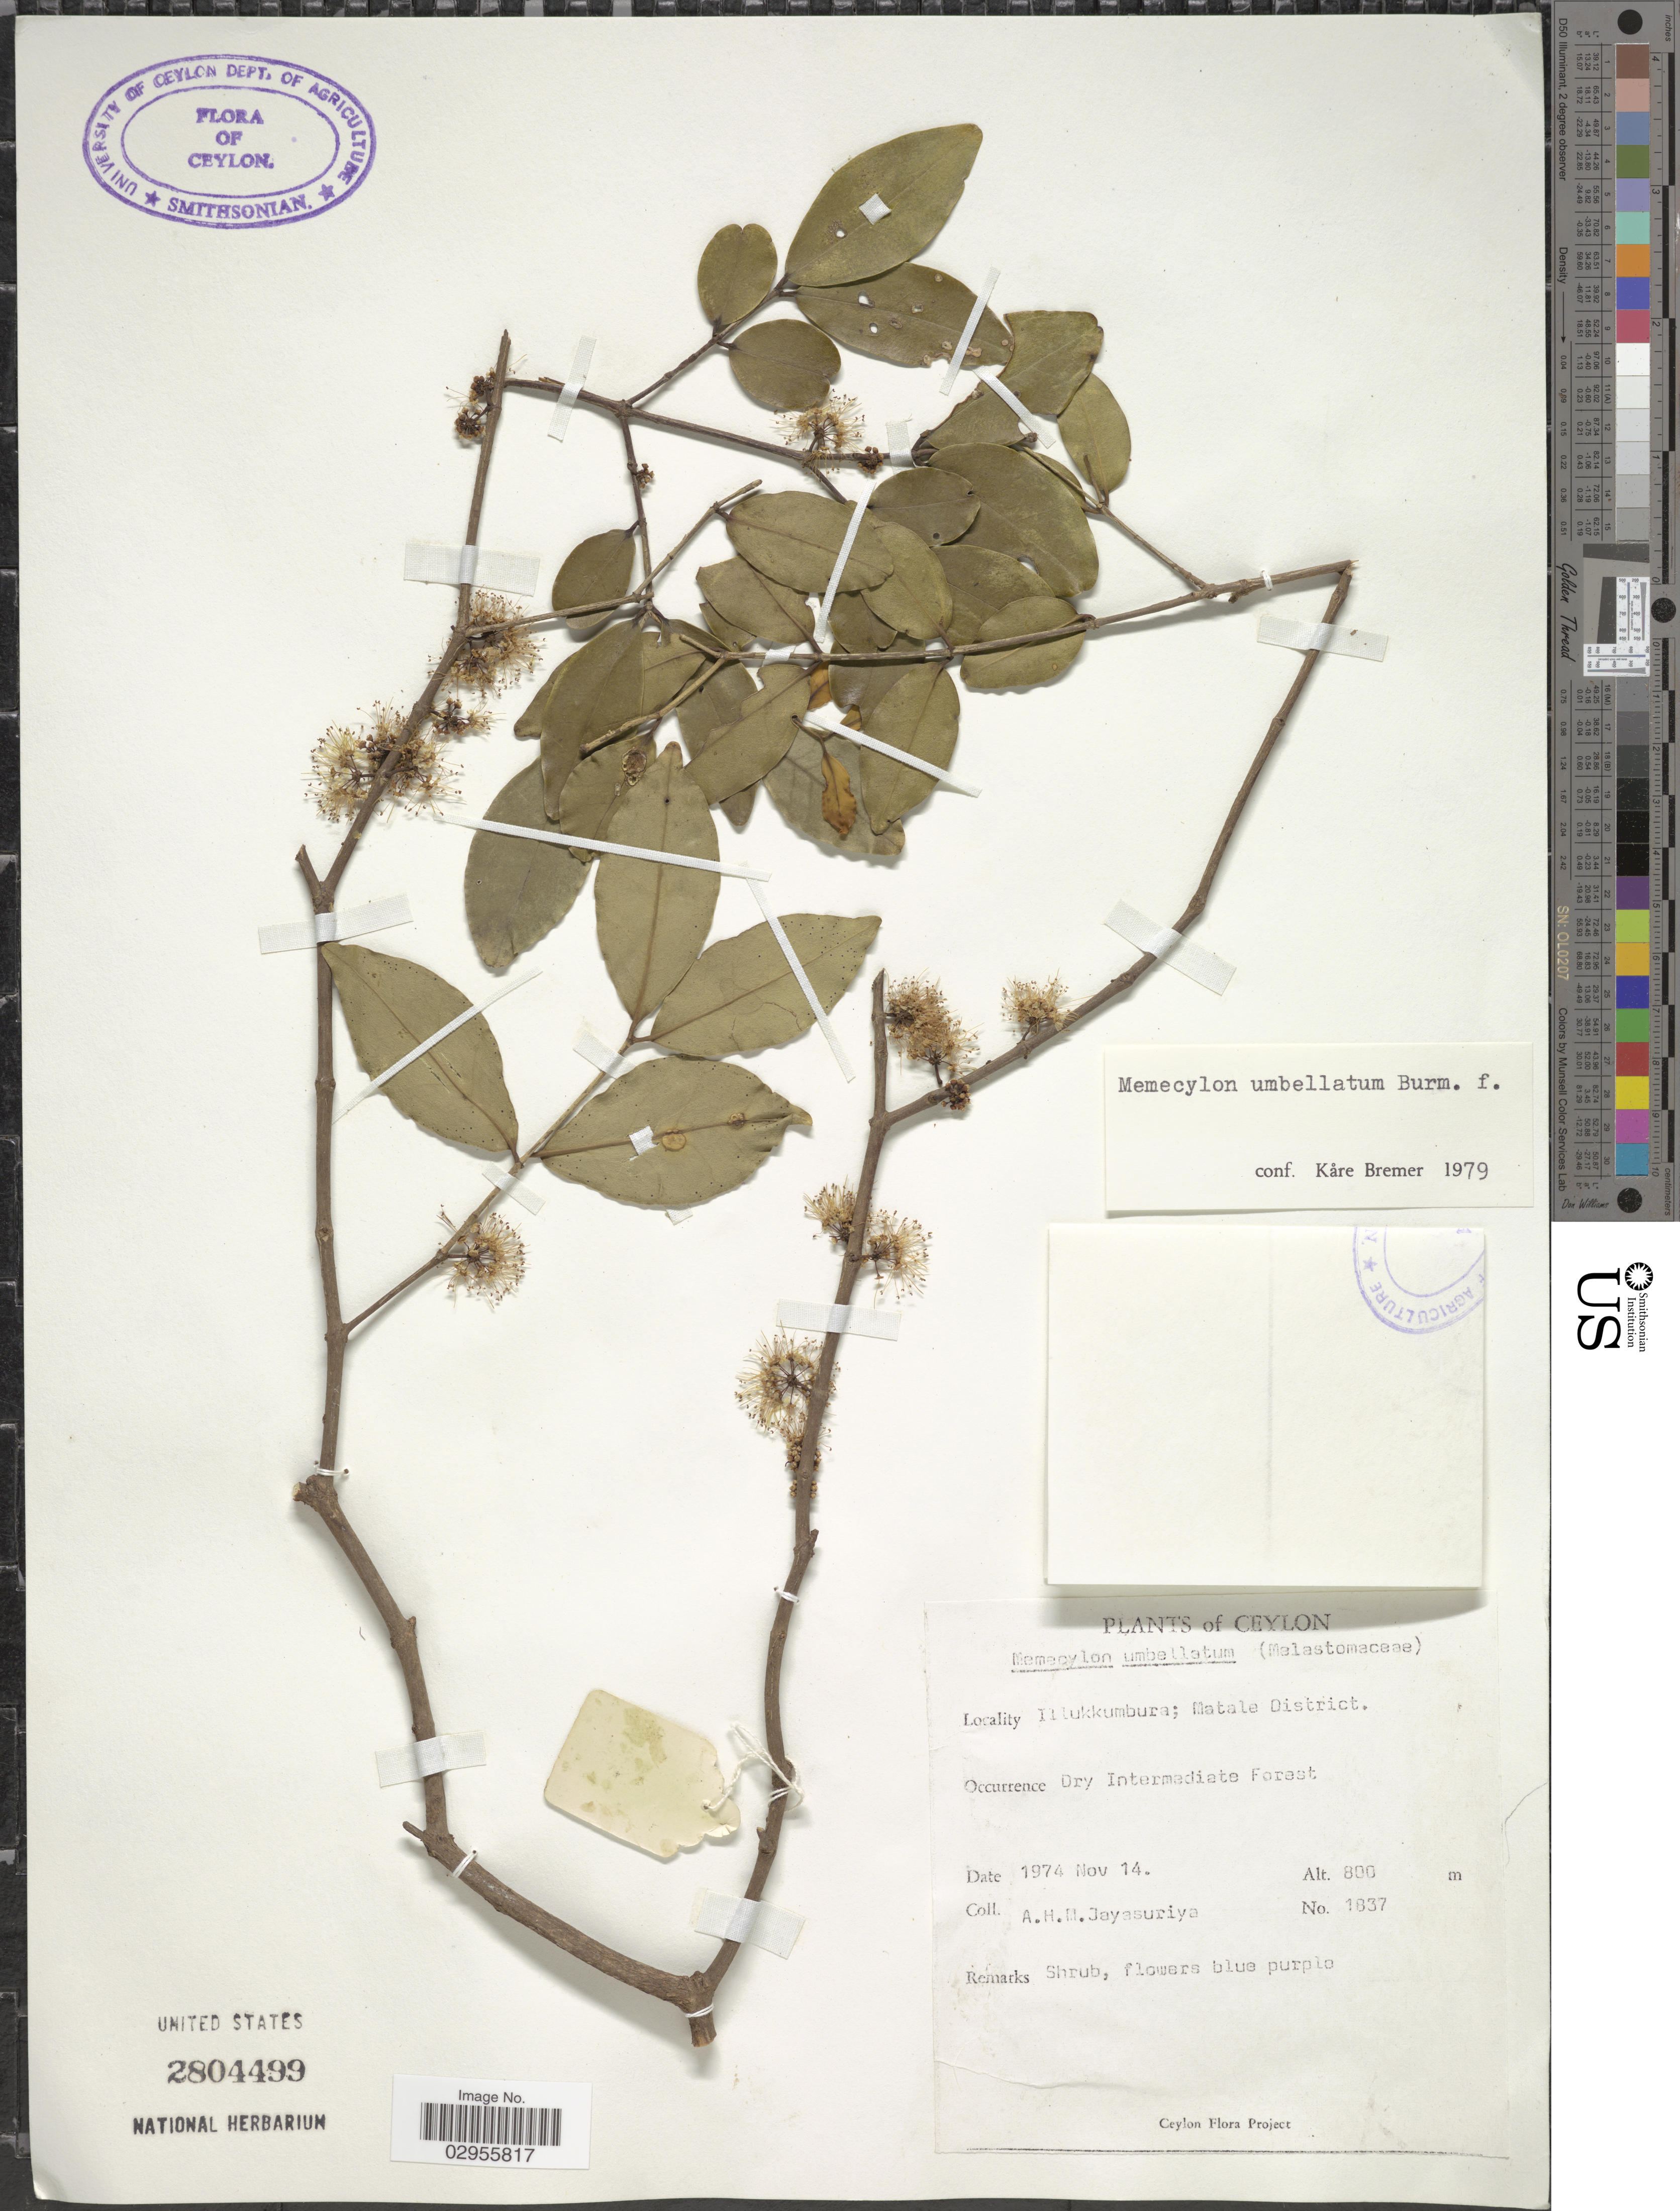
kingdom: Plantae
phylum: Tracheophyta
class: Magnoliopsida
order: Myrtales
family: Melastomataceae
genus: Memecylon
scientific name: Memecylon umbellatum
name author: Burm. f.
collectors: A. H. Jayasuriya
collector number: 1837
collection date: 1974-11-14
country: Sri Lanka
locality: Ceylon, Illukkumbura; Matale District.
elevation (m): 800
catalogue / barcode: US 2804499